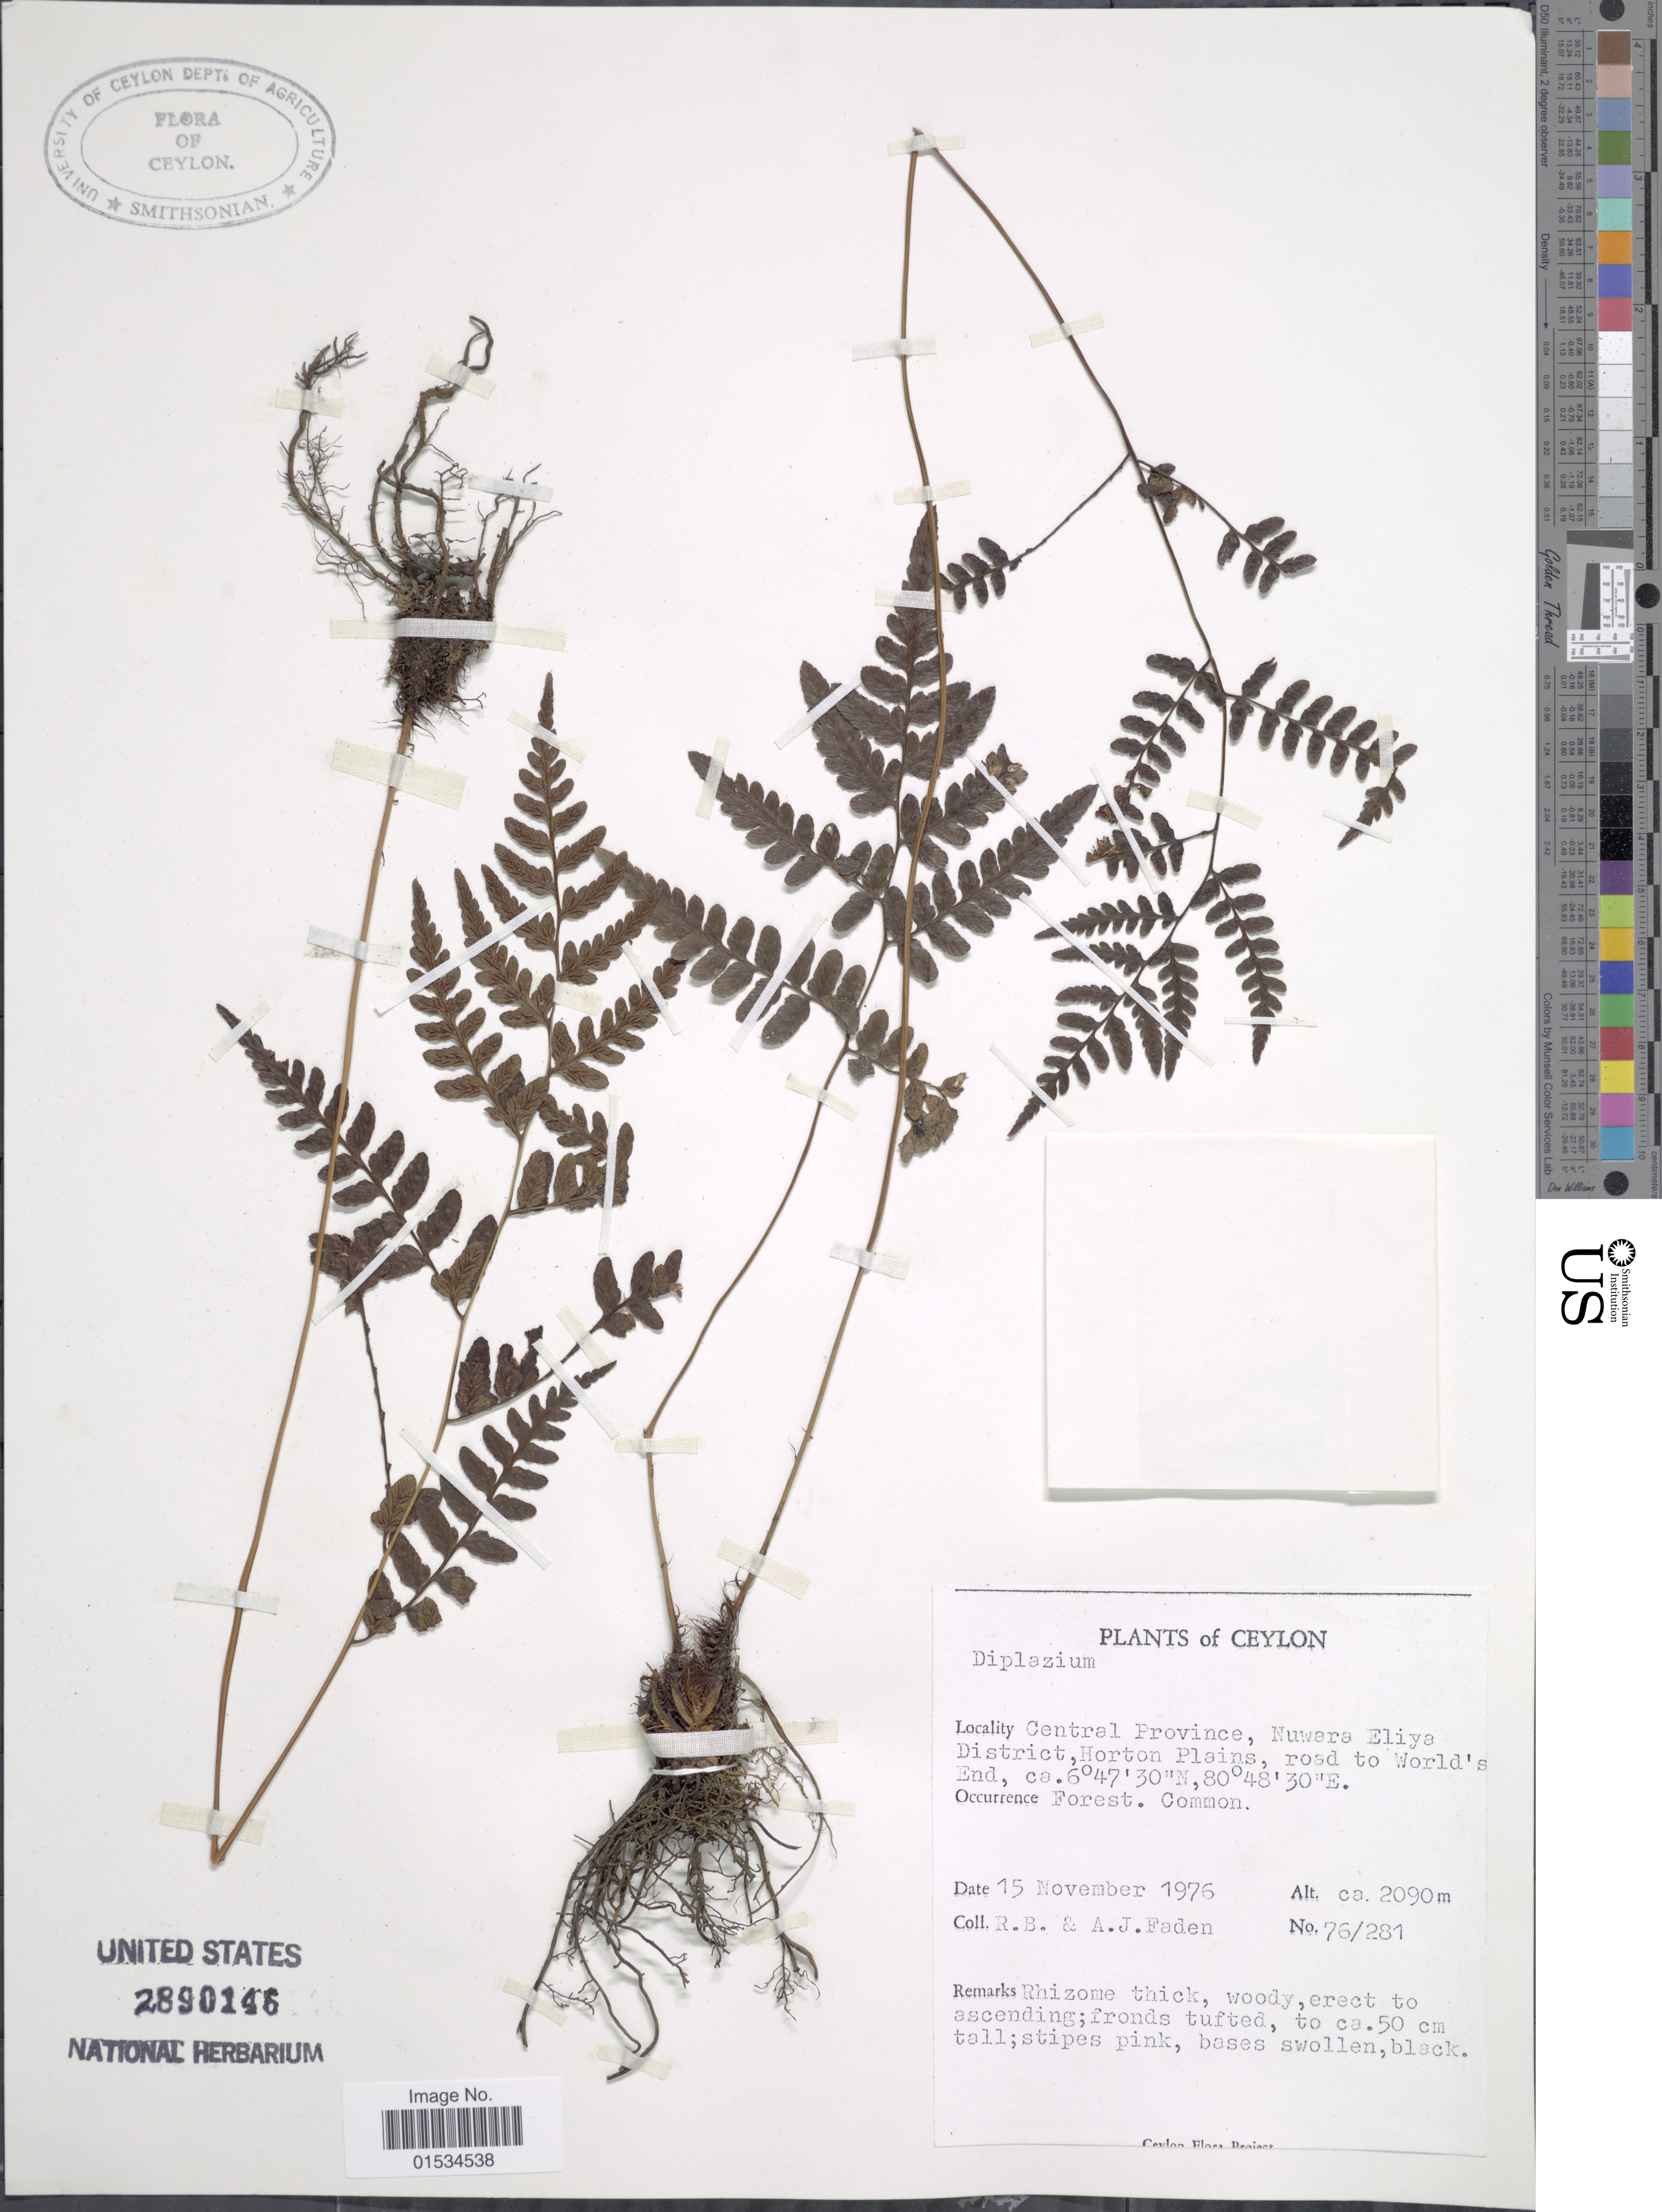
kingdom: Plantae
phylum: Tracheophyta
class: Polypodiopsida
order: Polypodiales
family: Athyriaceae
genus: Diplazium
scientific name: Diplazium sp.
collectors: R. B. Faden & A. J. Faden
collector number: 76/281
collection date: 1976-11-15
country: Sri Lanka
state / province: Central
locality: Ceylon, Nuwara Eliya District, Horton Plains, road to World's End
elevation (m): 2090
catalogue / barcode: US 2890146